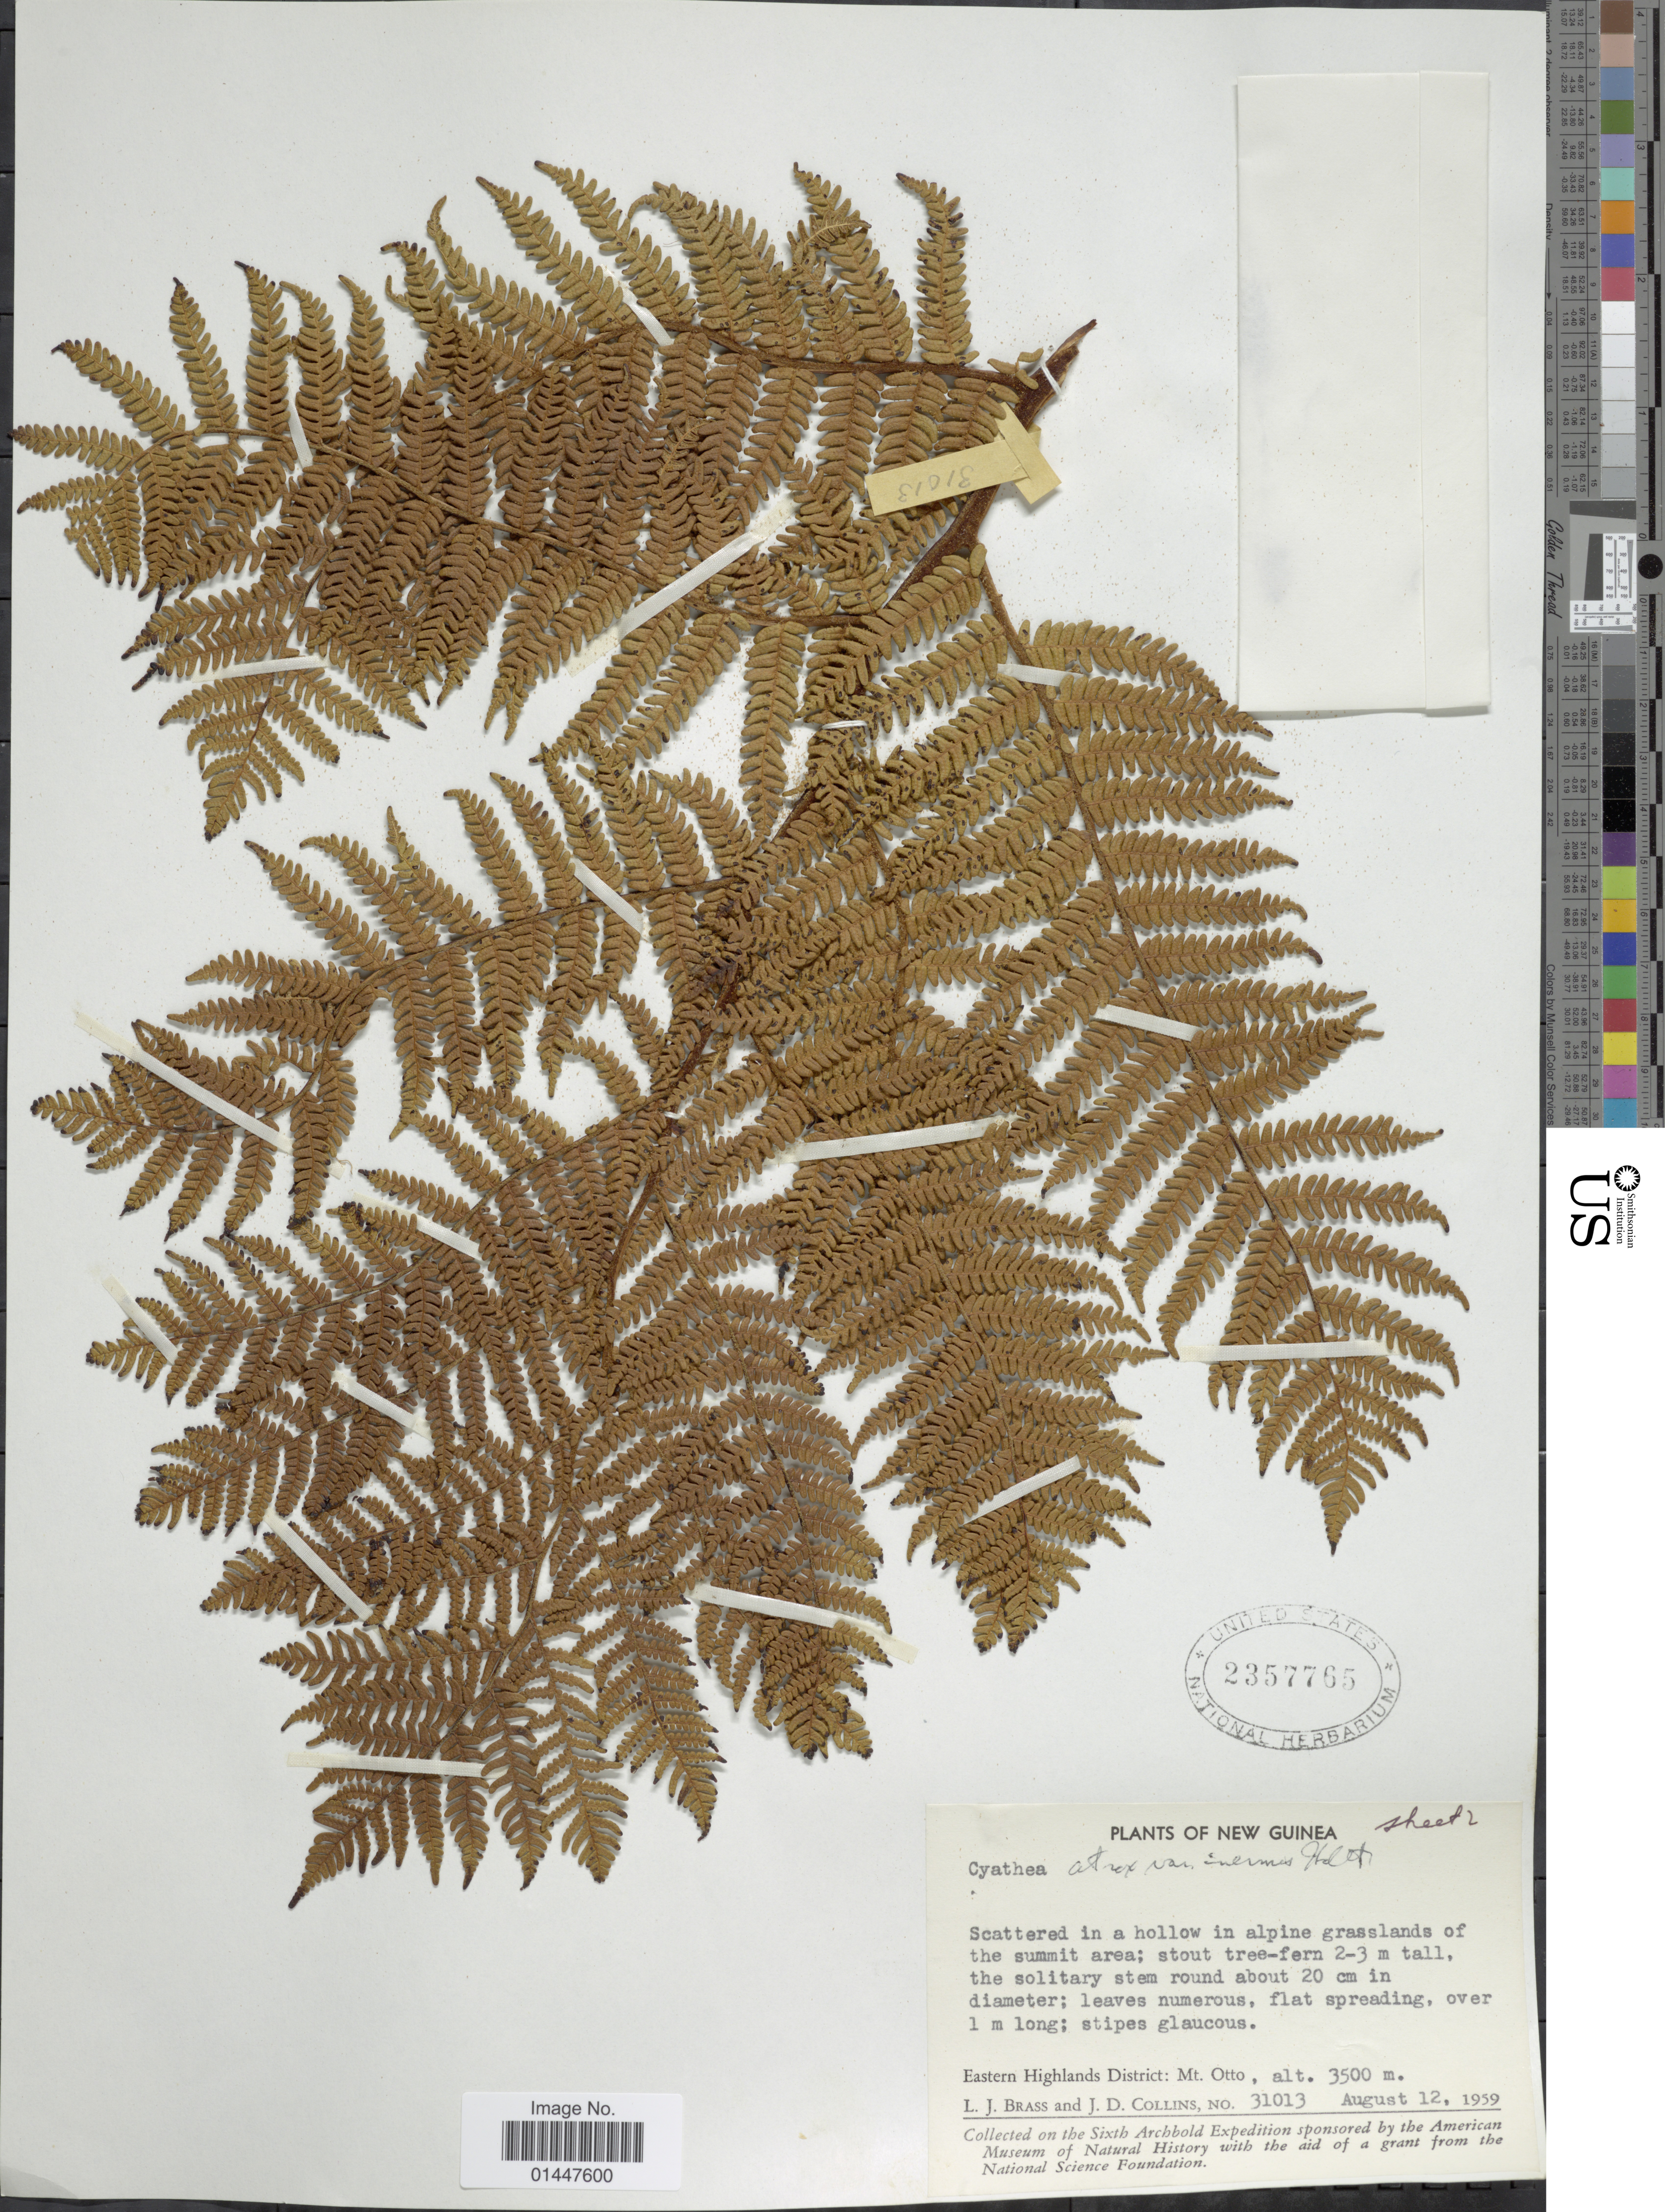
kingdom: Plantae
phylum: Tracheophyta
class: Polypodiopsida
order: Cyatheales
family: Cyatheaceae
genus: Sphaeropteris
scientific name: Sphaeropteris atrox var. inermis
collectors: L. J. Brass & J. Collins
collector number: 31013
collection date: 1959-08-12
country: Papua New Guinea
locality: New Guinea. Eastern Highlands District: Mt Otto. Scatterd in a hollow alpine grasslands of the summit area,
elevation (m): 3500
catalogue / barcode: US 2357765